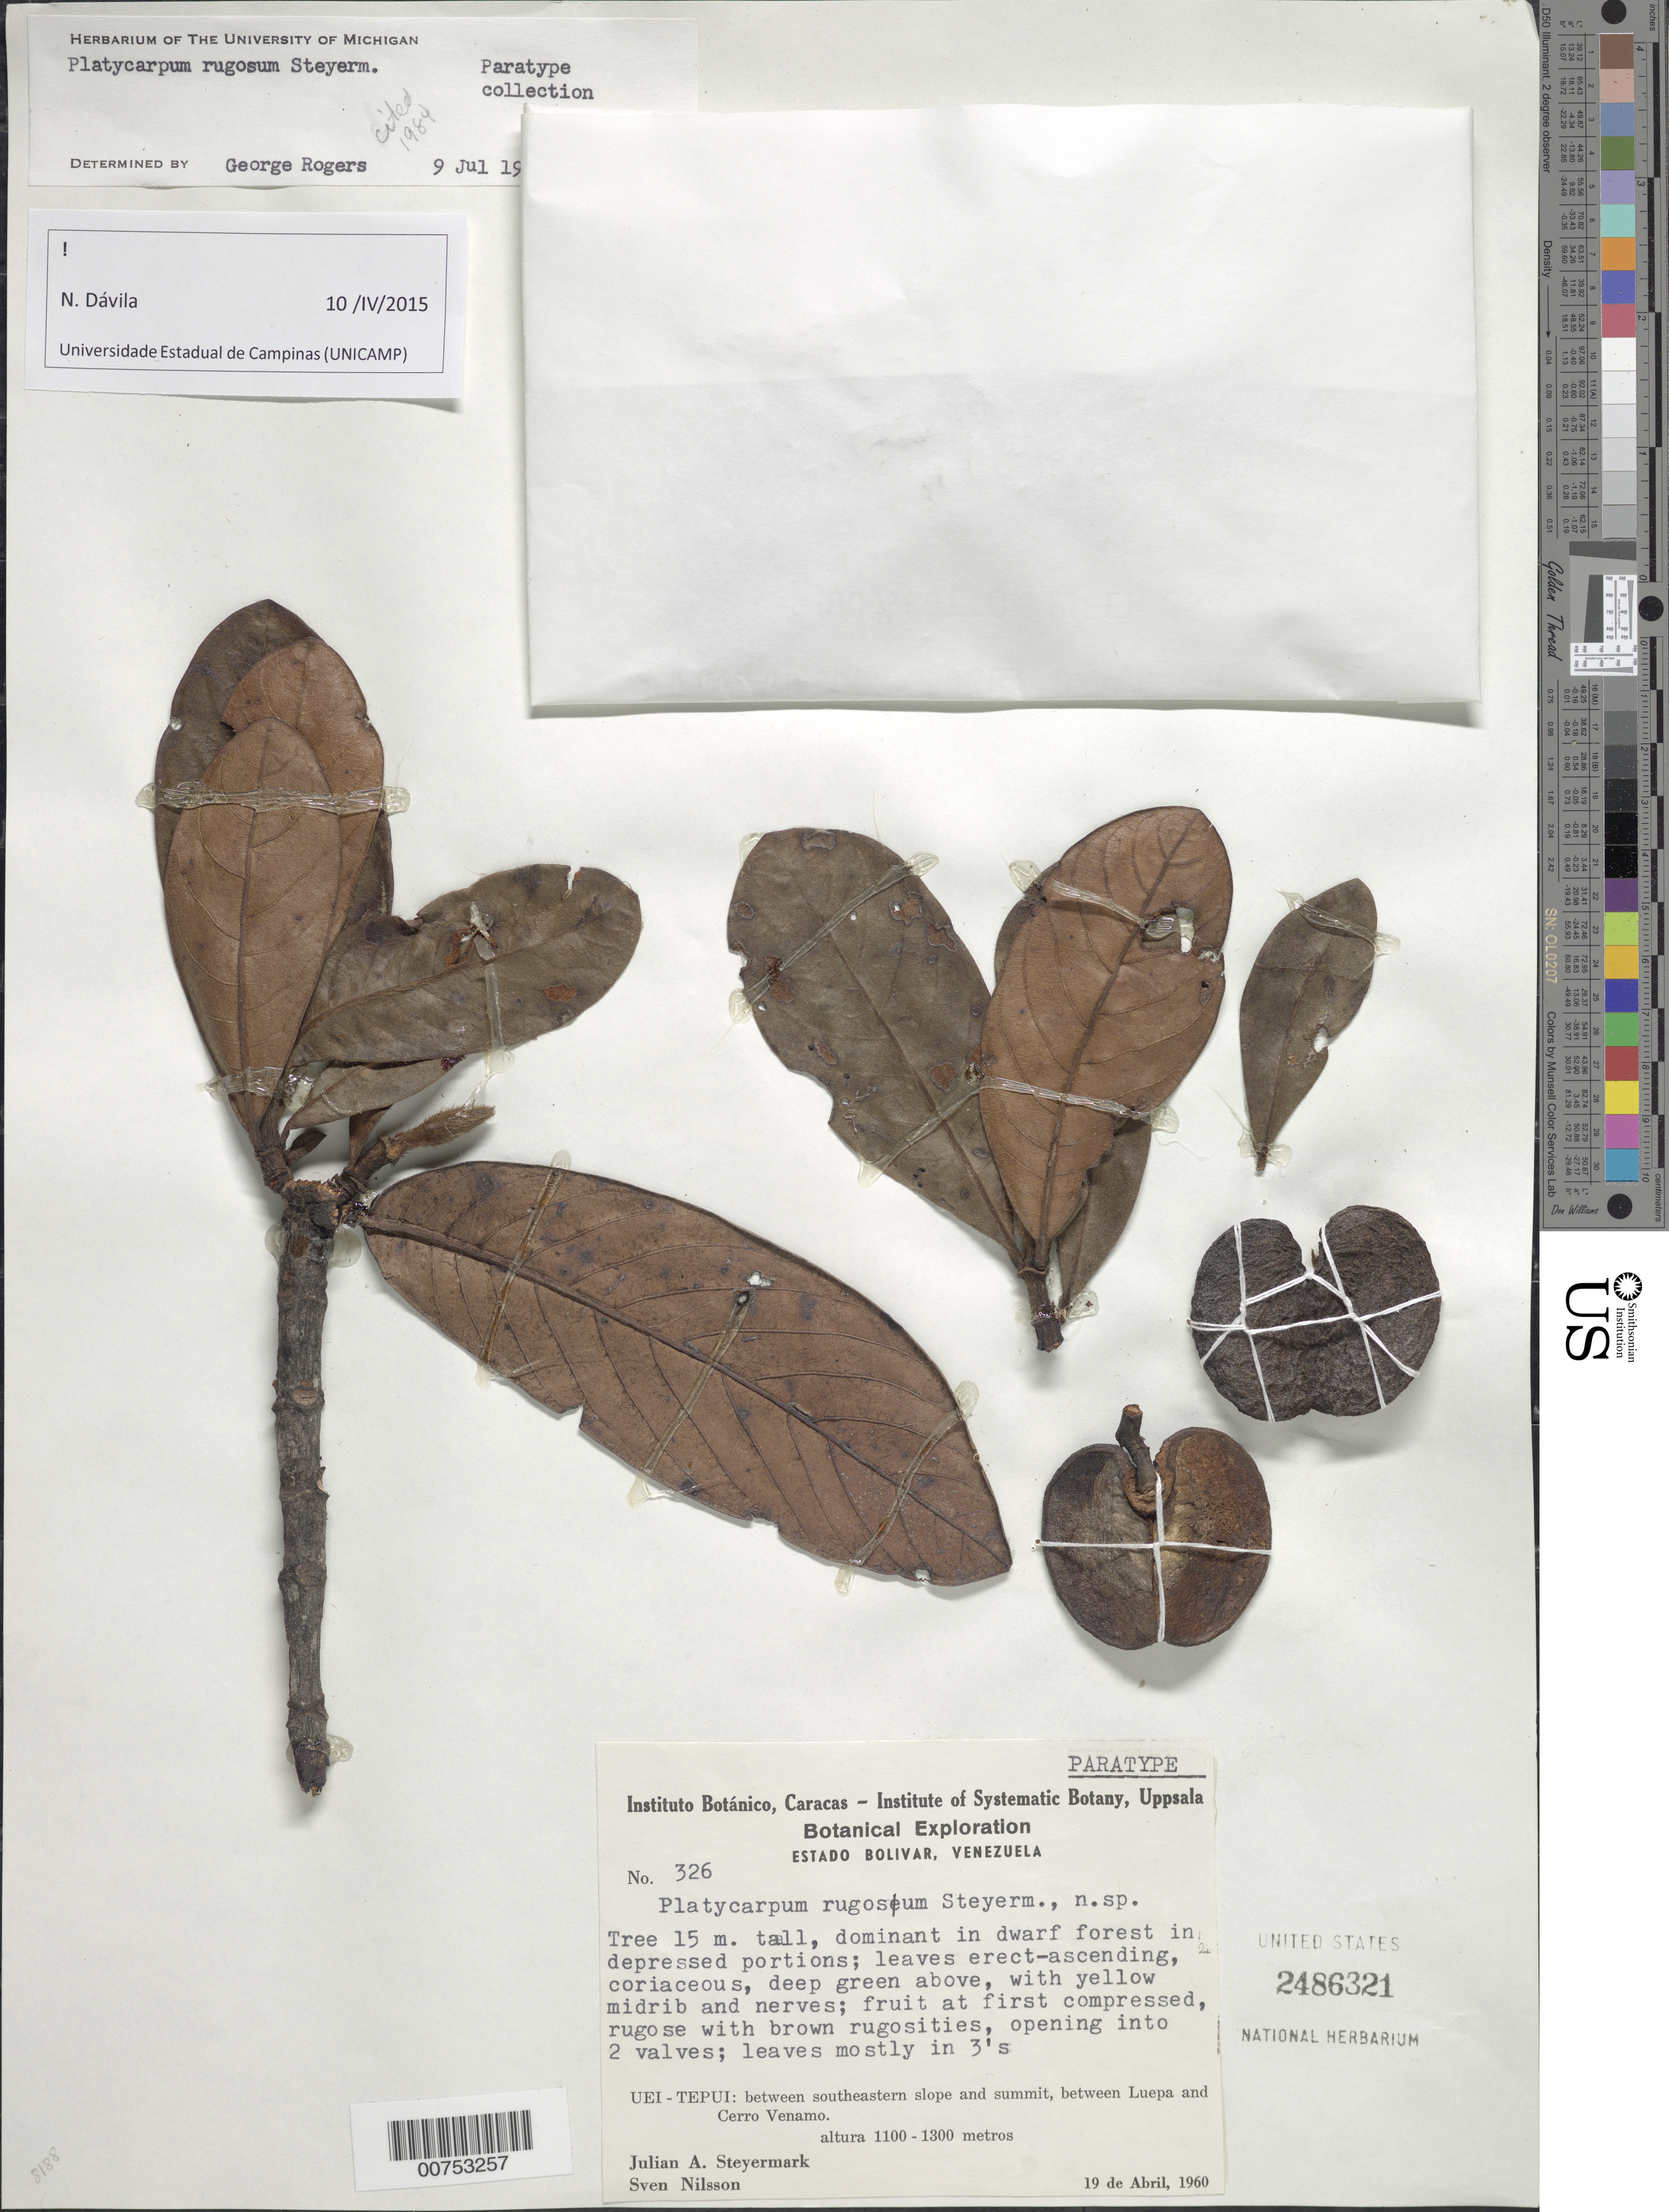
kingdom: Plantae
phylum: Tracheophyta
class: Magnoliopsida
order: Gentianales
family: Rubiaceae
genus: Platycarpum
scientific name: Platycarpum rugosum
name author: Steyerm.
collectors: J. Steyermark & S. Nilsson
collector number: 60 326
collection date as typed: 19-Apr-60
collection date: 1960-04-19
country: Venezuela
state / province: Bolívar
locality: Uei-tepuí, between Luepa and Cerro Venamo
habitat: Dwarf forest in depressed portions, between southeastern slope and summit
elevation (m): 1100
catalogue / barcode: US 2486321